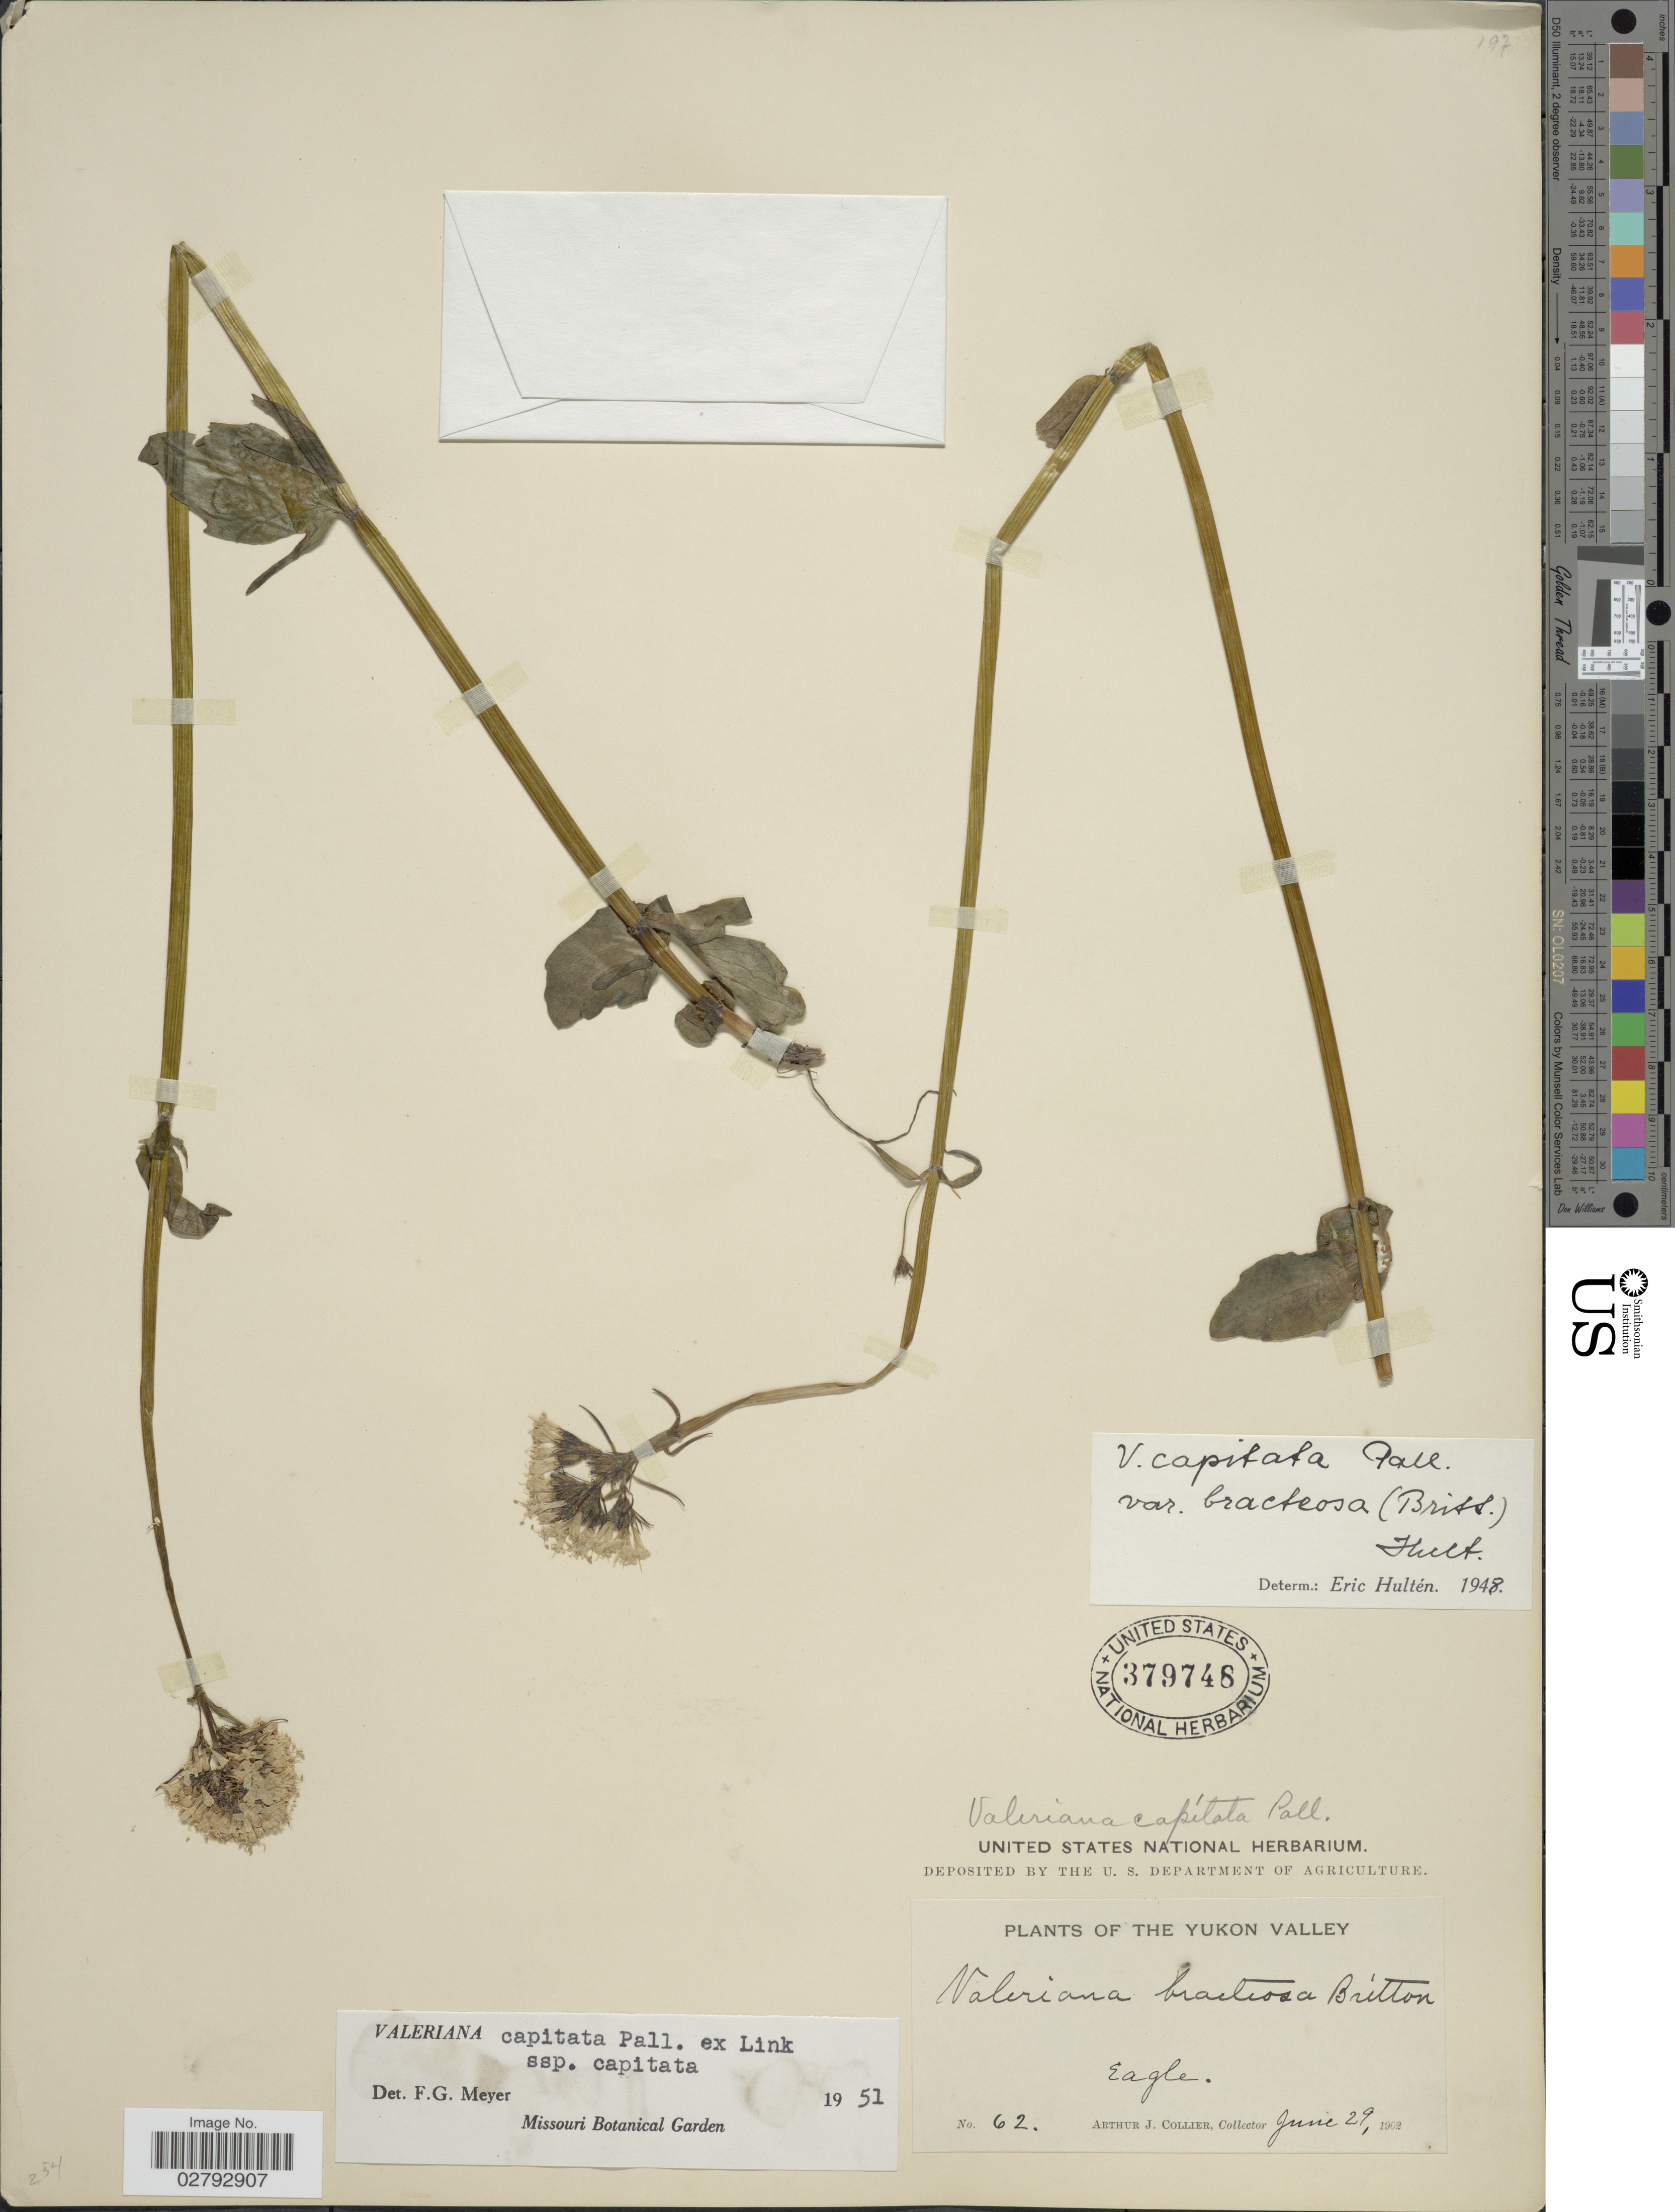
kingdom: Plantae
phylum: Tracheophyta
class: Magnoliopsida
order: Dipsacales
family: Caprifoliaceae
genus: Valeriana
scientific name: Valeriana capitata subsp. capitata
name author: Link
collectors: A. Collier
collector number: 62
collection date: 1902-06-29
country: Canada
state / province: Yukon Territory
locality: Yukon Valley. Eagle.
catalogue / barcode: US 379748